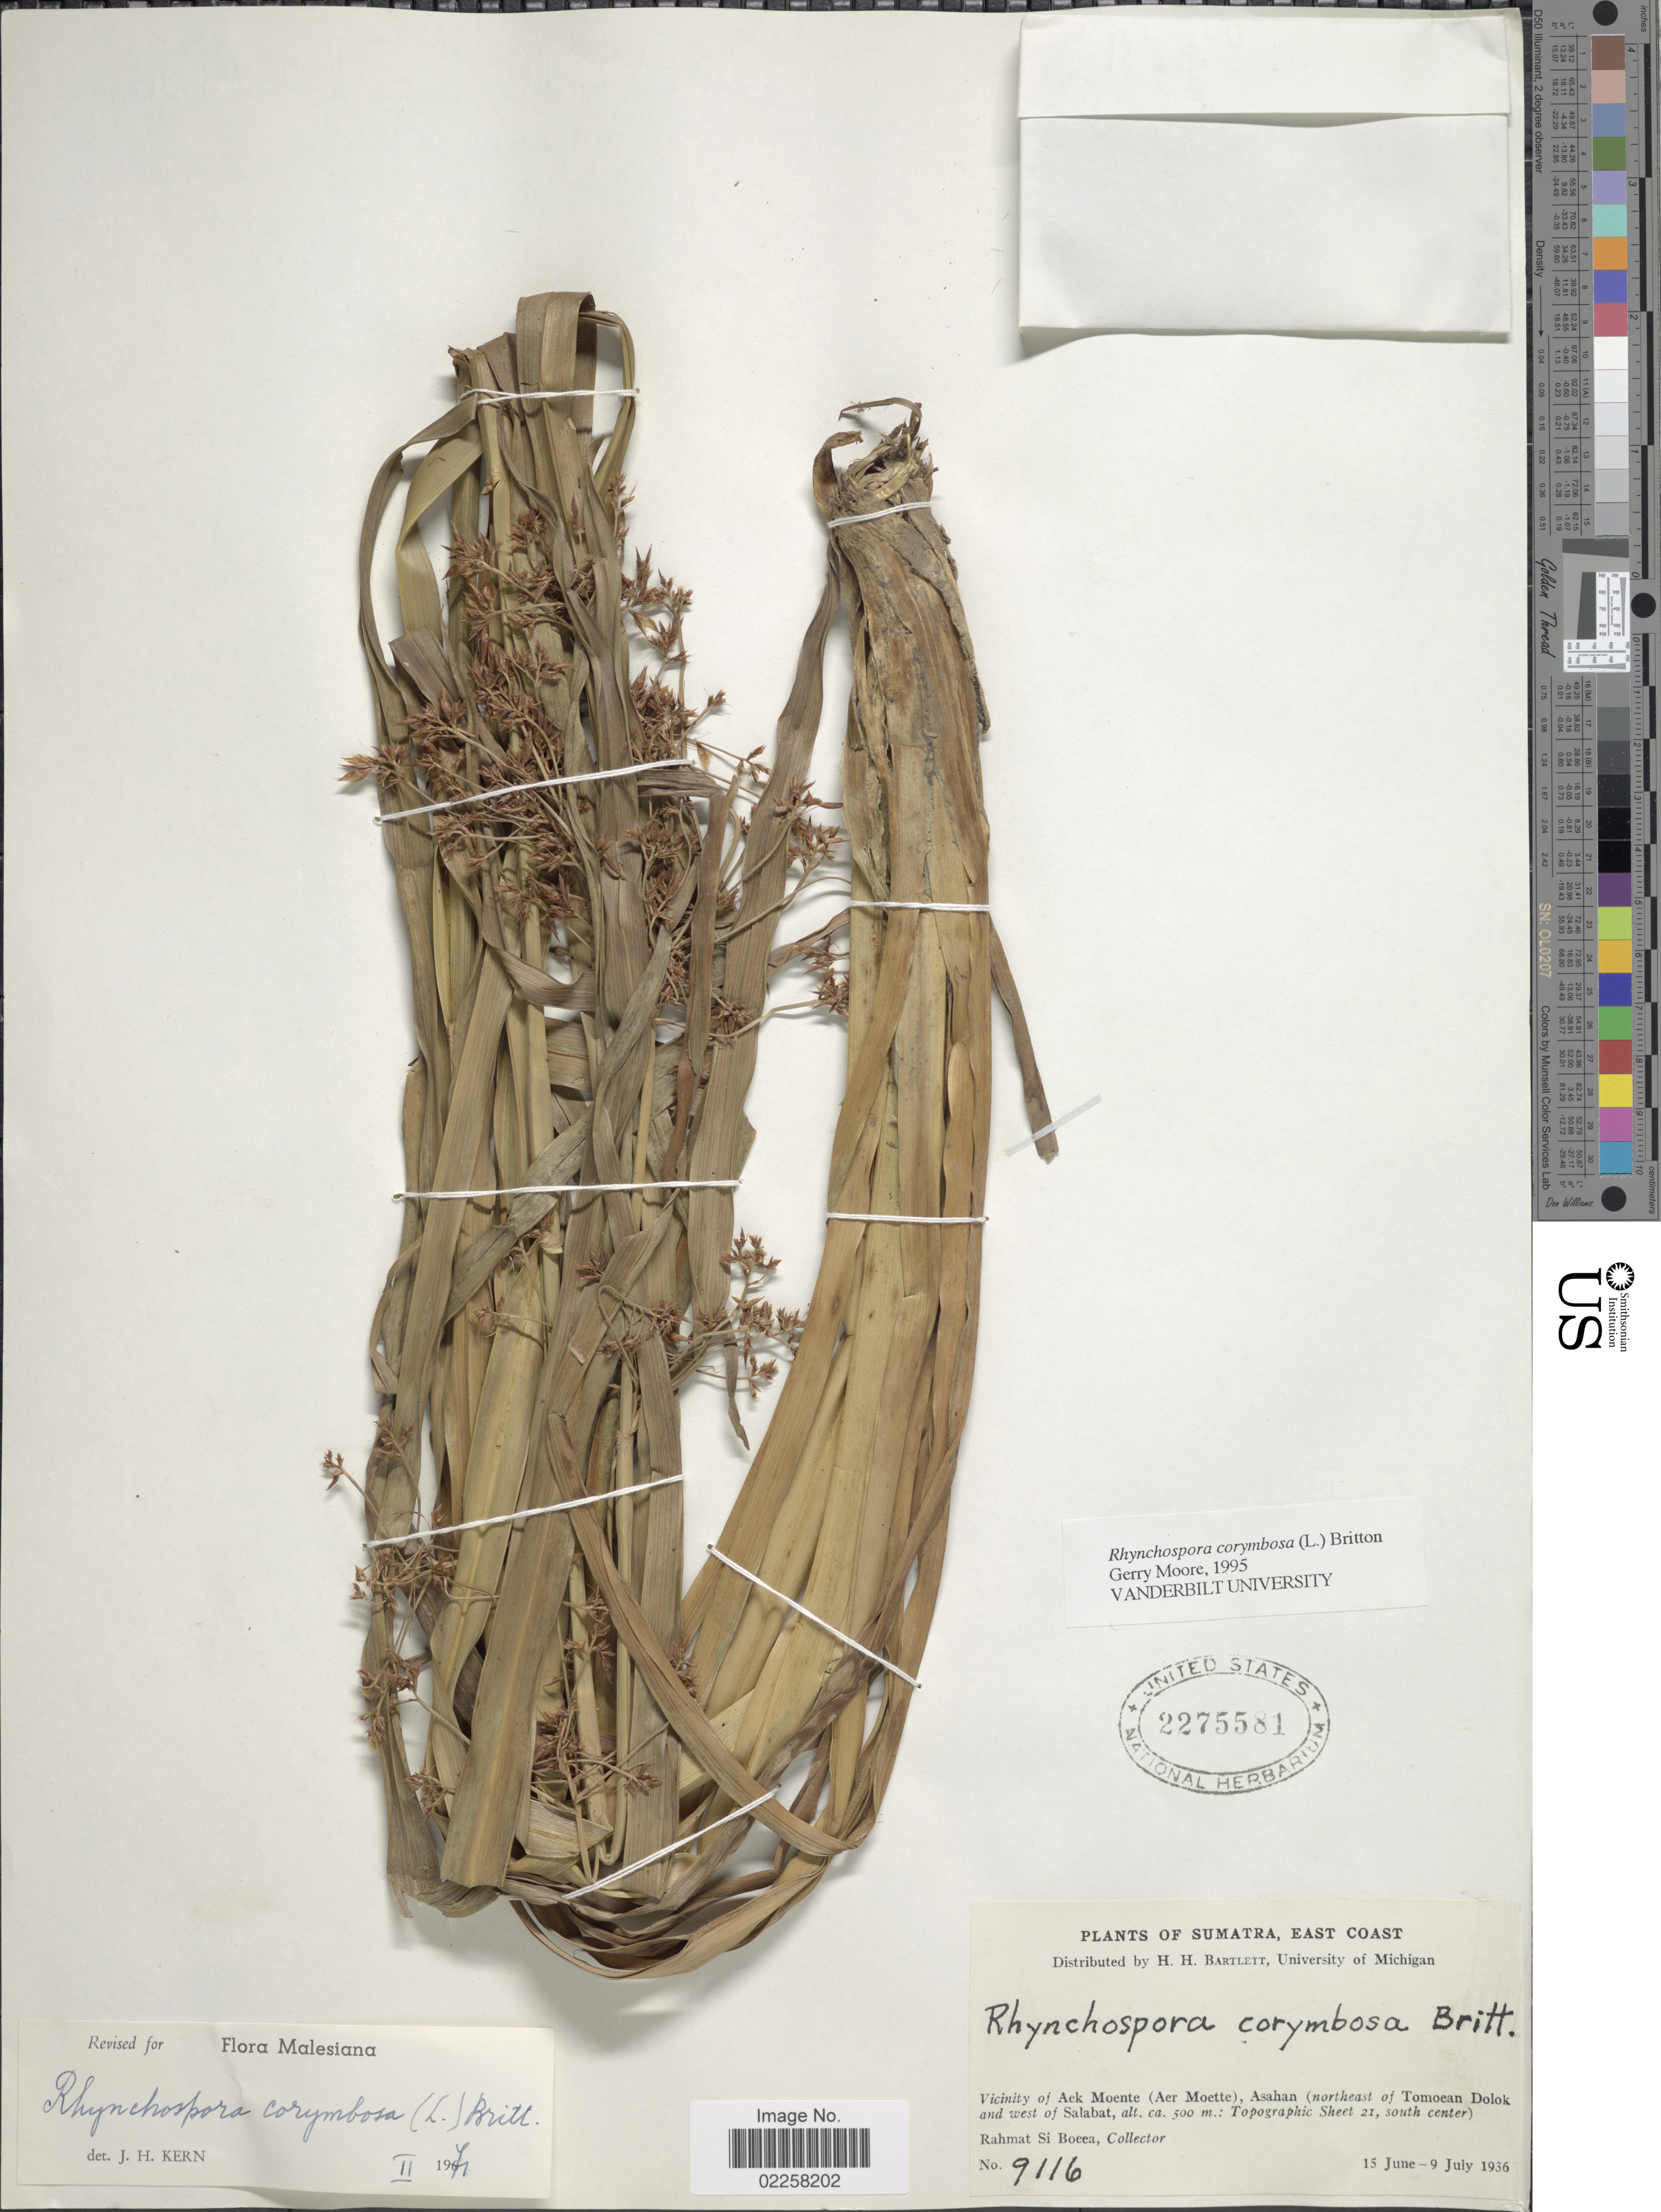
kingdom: Plantae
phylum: Tracheophyta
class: Liliopsida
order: Poales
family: Cyperaceae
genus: Rhynchospora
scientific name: Rhynchospora corymbosa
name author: (L.) Britton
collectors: Rahmat Si Boeea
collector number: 9116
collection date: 1936-06-15/1936-07-09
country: Indonesia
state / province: Sumatra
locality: East Coast. Vicinity of Aek Moente (Aer Moette), Asahan (northeast of Tomoean Dolok and west of Salabat: Topographic Sheet 21, south center)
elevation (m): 500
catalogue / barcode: US 2275581